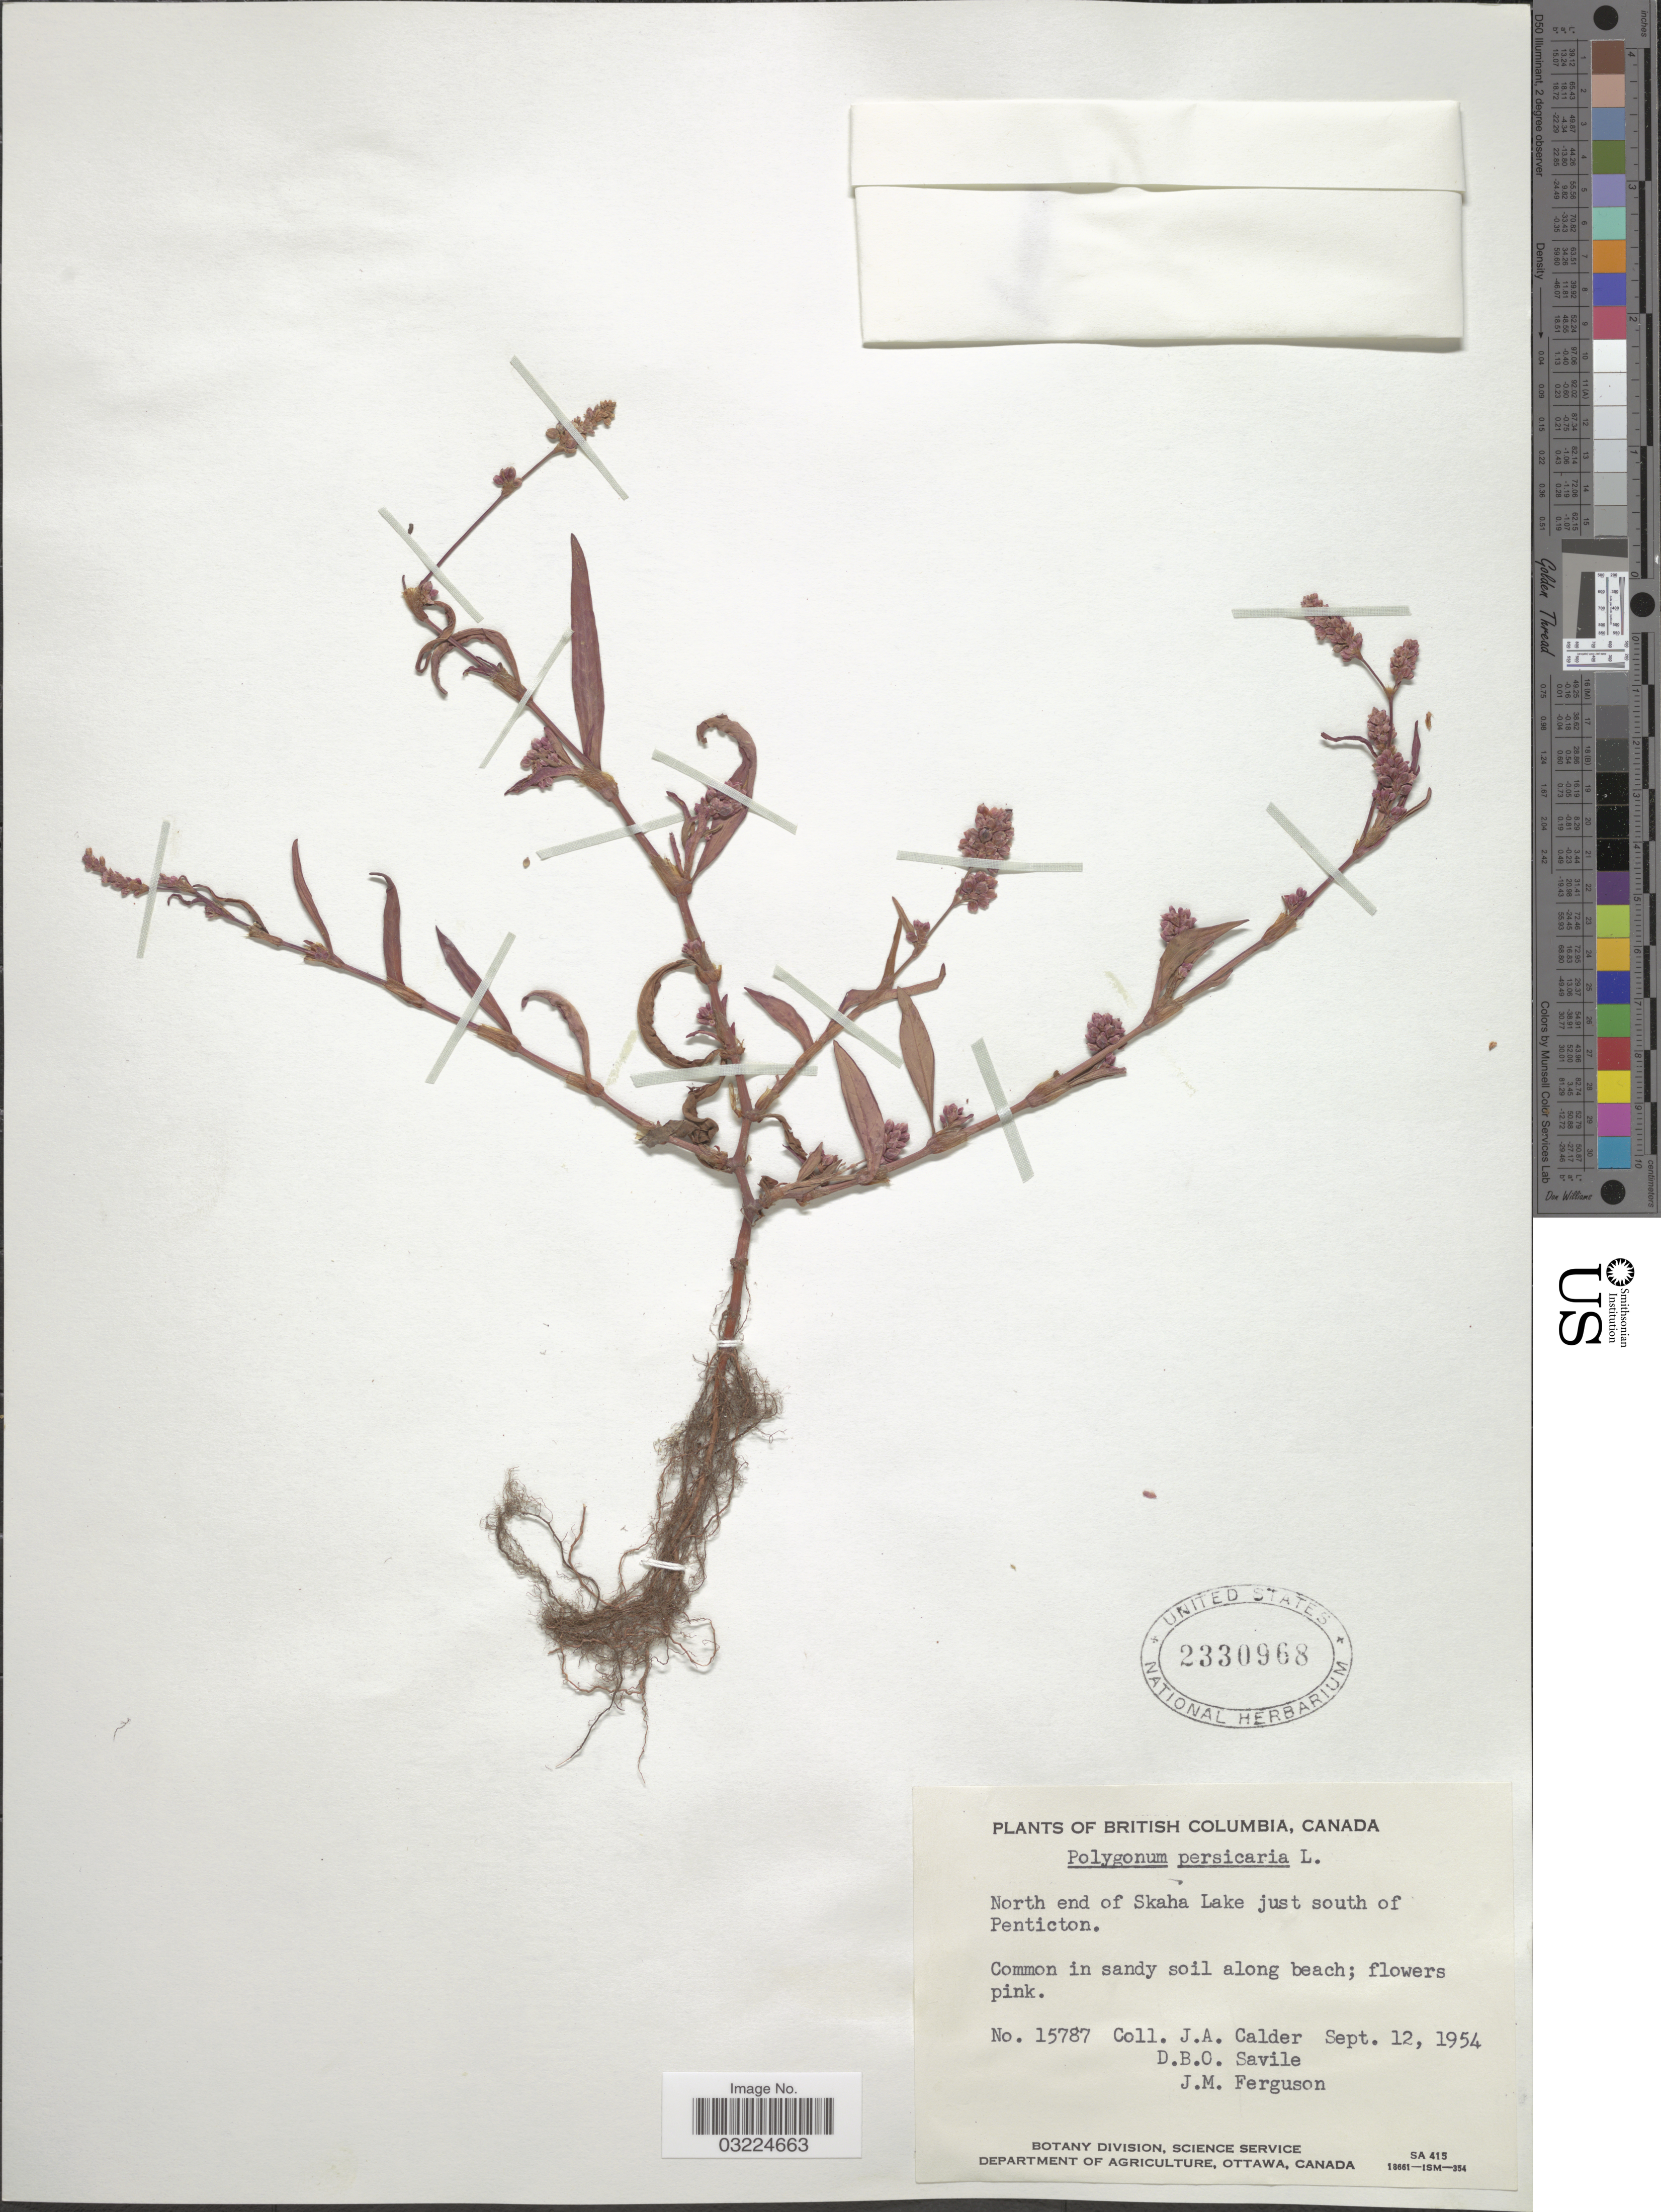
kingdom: Plantae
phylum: Tracheophyta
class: Magnoliopsida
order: Caryophyllales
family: Polygonaceae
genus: Persicaria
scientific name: Persicaria maculosa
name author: S.F. Gray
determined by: Atha, D. E.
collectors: J. A. Calder, D. Savile & J. M. Ferguson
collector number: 15787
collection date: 1954-09-12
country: Canada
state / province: British Columbia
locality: North end of Skaha Lake just south of Penticton.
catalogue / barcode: US 2330968